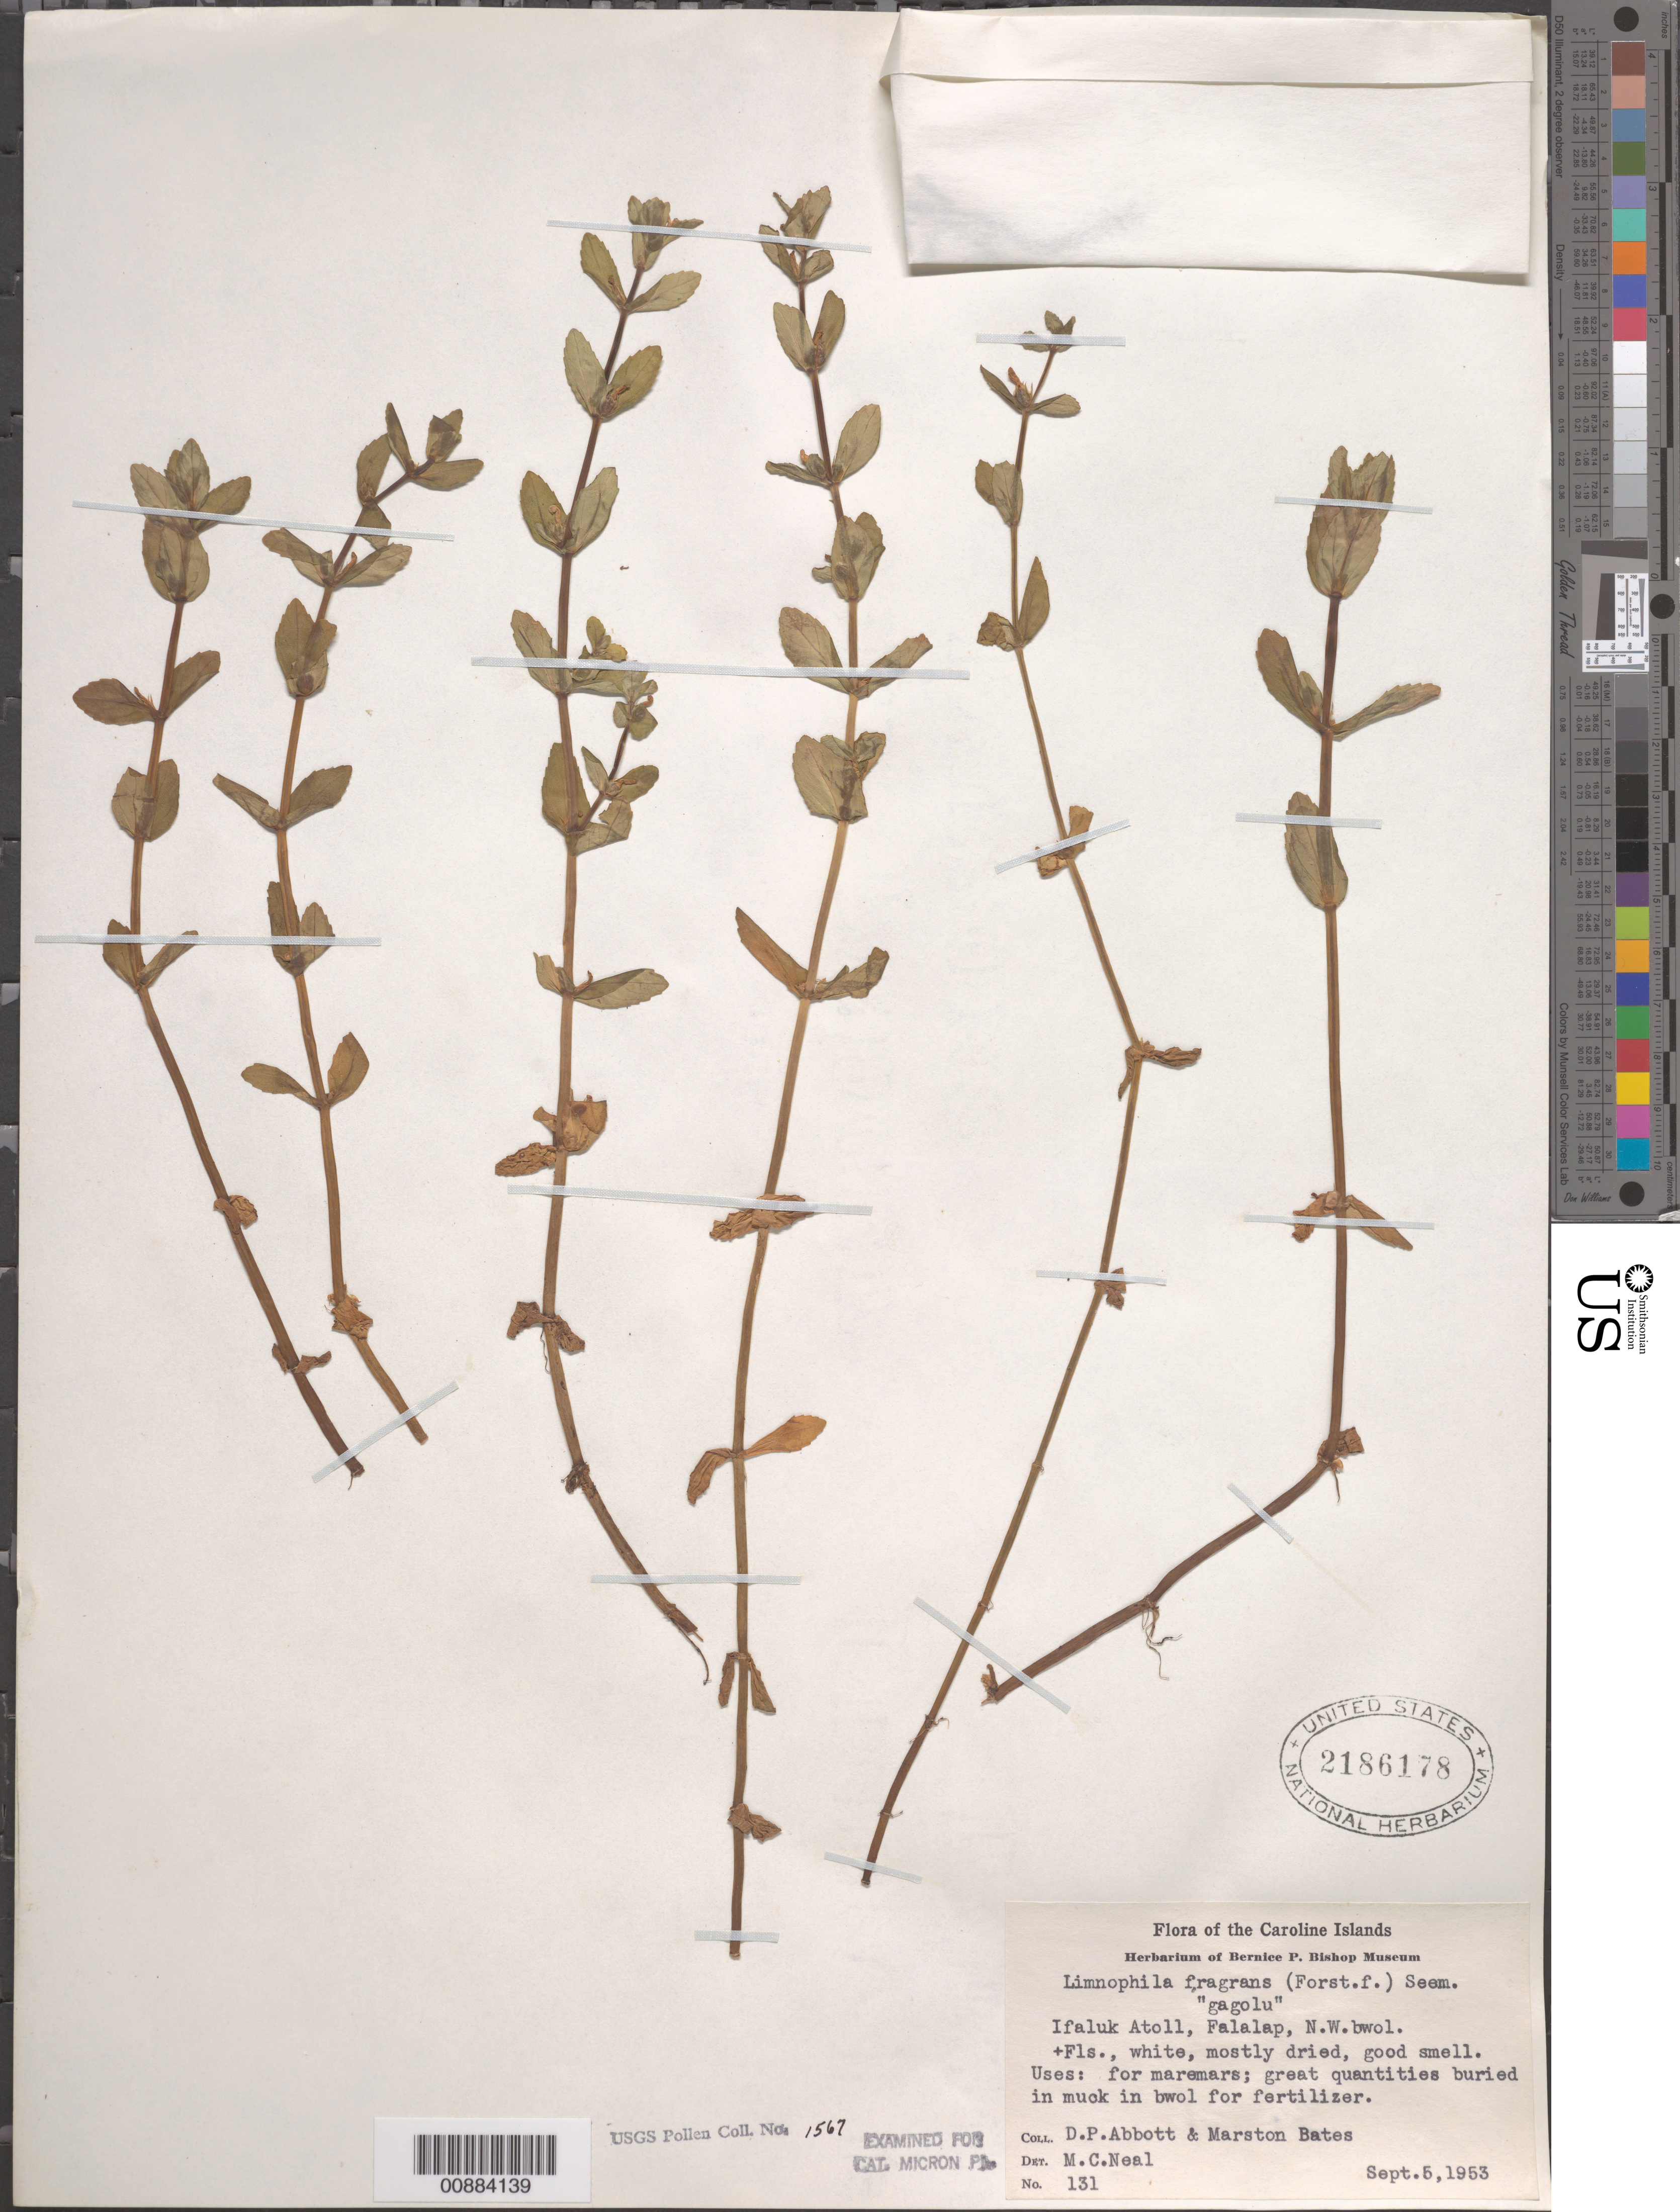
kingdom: Plantae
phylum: Tracheophyta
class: Magnoliopsida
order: Lamiales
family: Plantaginaceae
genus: Limnophila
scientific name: Limnophila fragrans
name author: (G. Forst.) Seem.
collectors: D. P. Abbott & M. Bates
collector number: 131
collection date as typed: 05 Sep 1953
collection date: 1953-09-05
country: Micronesia, Federated States of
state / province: Yap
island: Ifalik (Ifaluk) Atoll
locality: Falalap, NW Bwol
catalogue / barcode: US 2186178